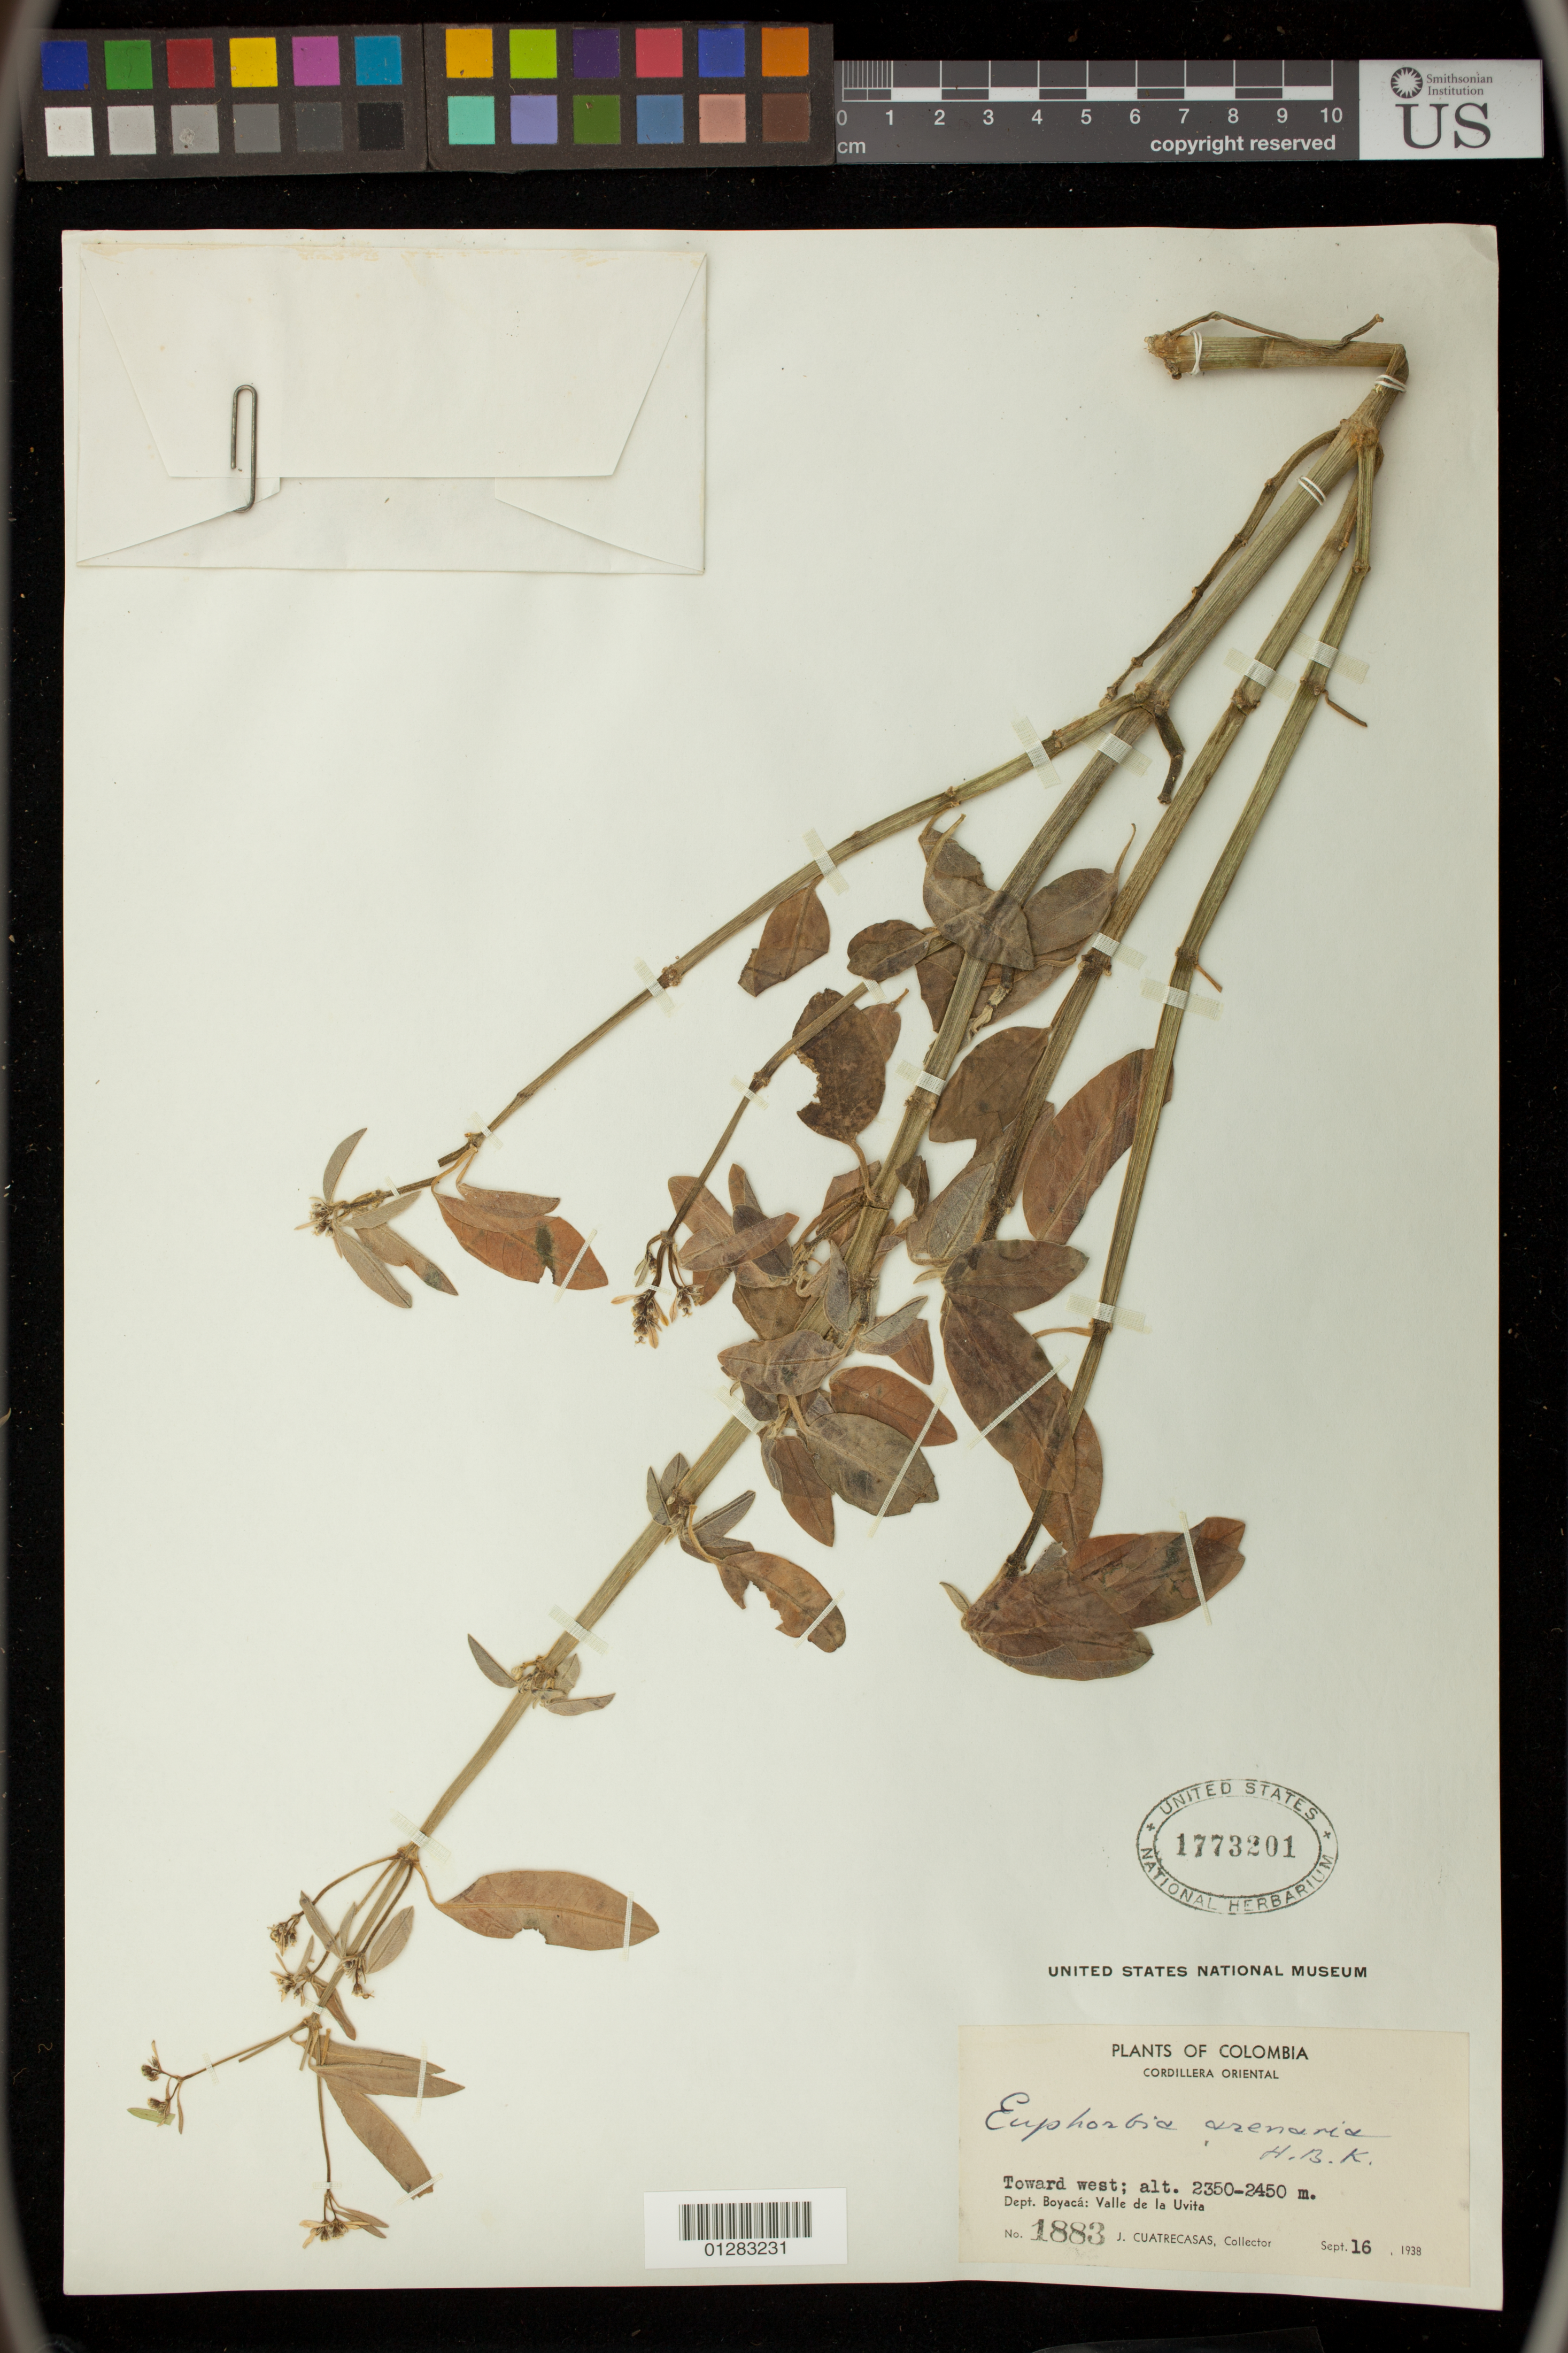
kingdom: Plantae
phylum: Tracheophyta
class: Magnoliopsida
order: Malpighiales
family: Euphorbiaceae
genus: Euphorbia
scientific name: Euphorbia arenaria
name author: Kunth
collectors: J. Cuatrecasas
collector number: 1883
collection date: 1938-09-16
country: Colombia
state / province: Boyaca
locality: Cordillera Oriental. Toward west; Valle de la Uvita.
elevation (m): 2350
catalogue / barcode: US 1773201